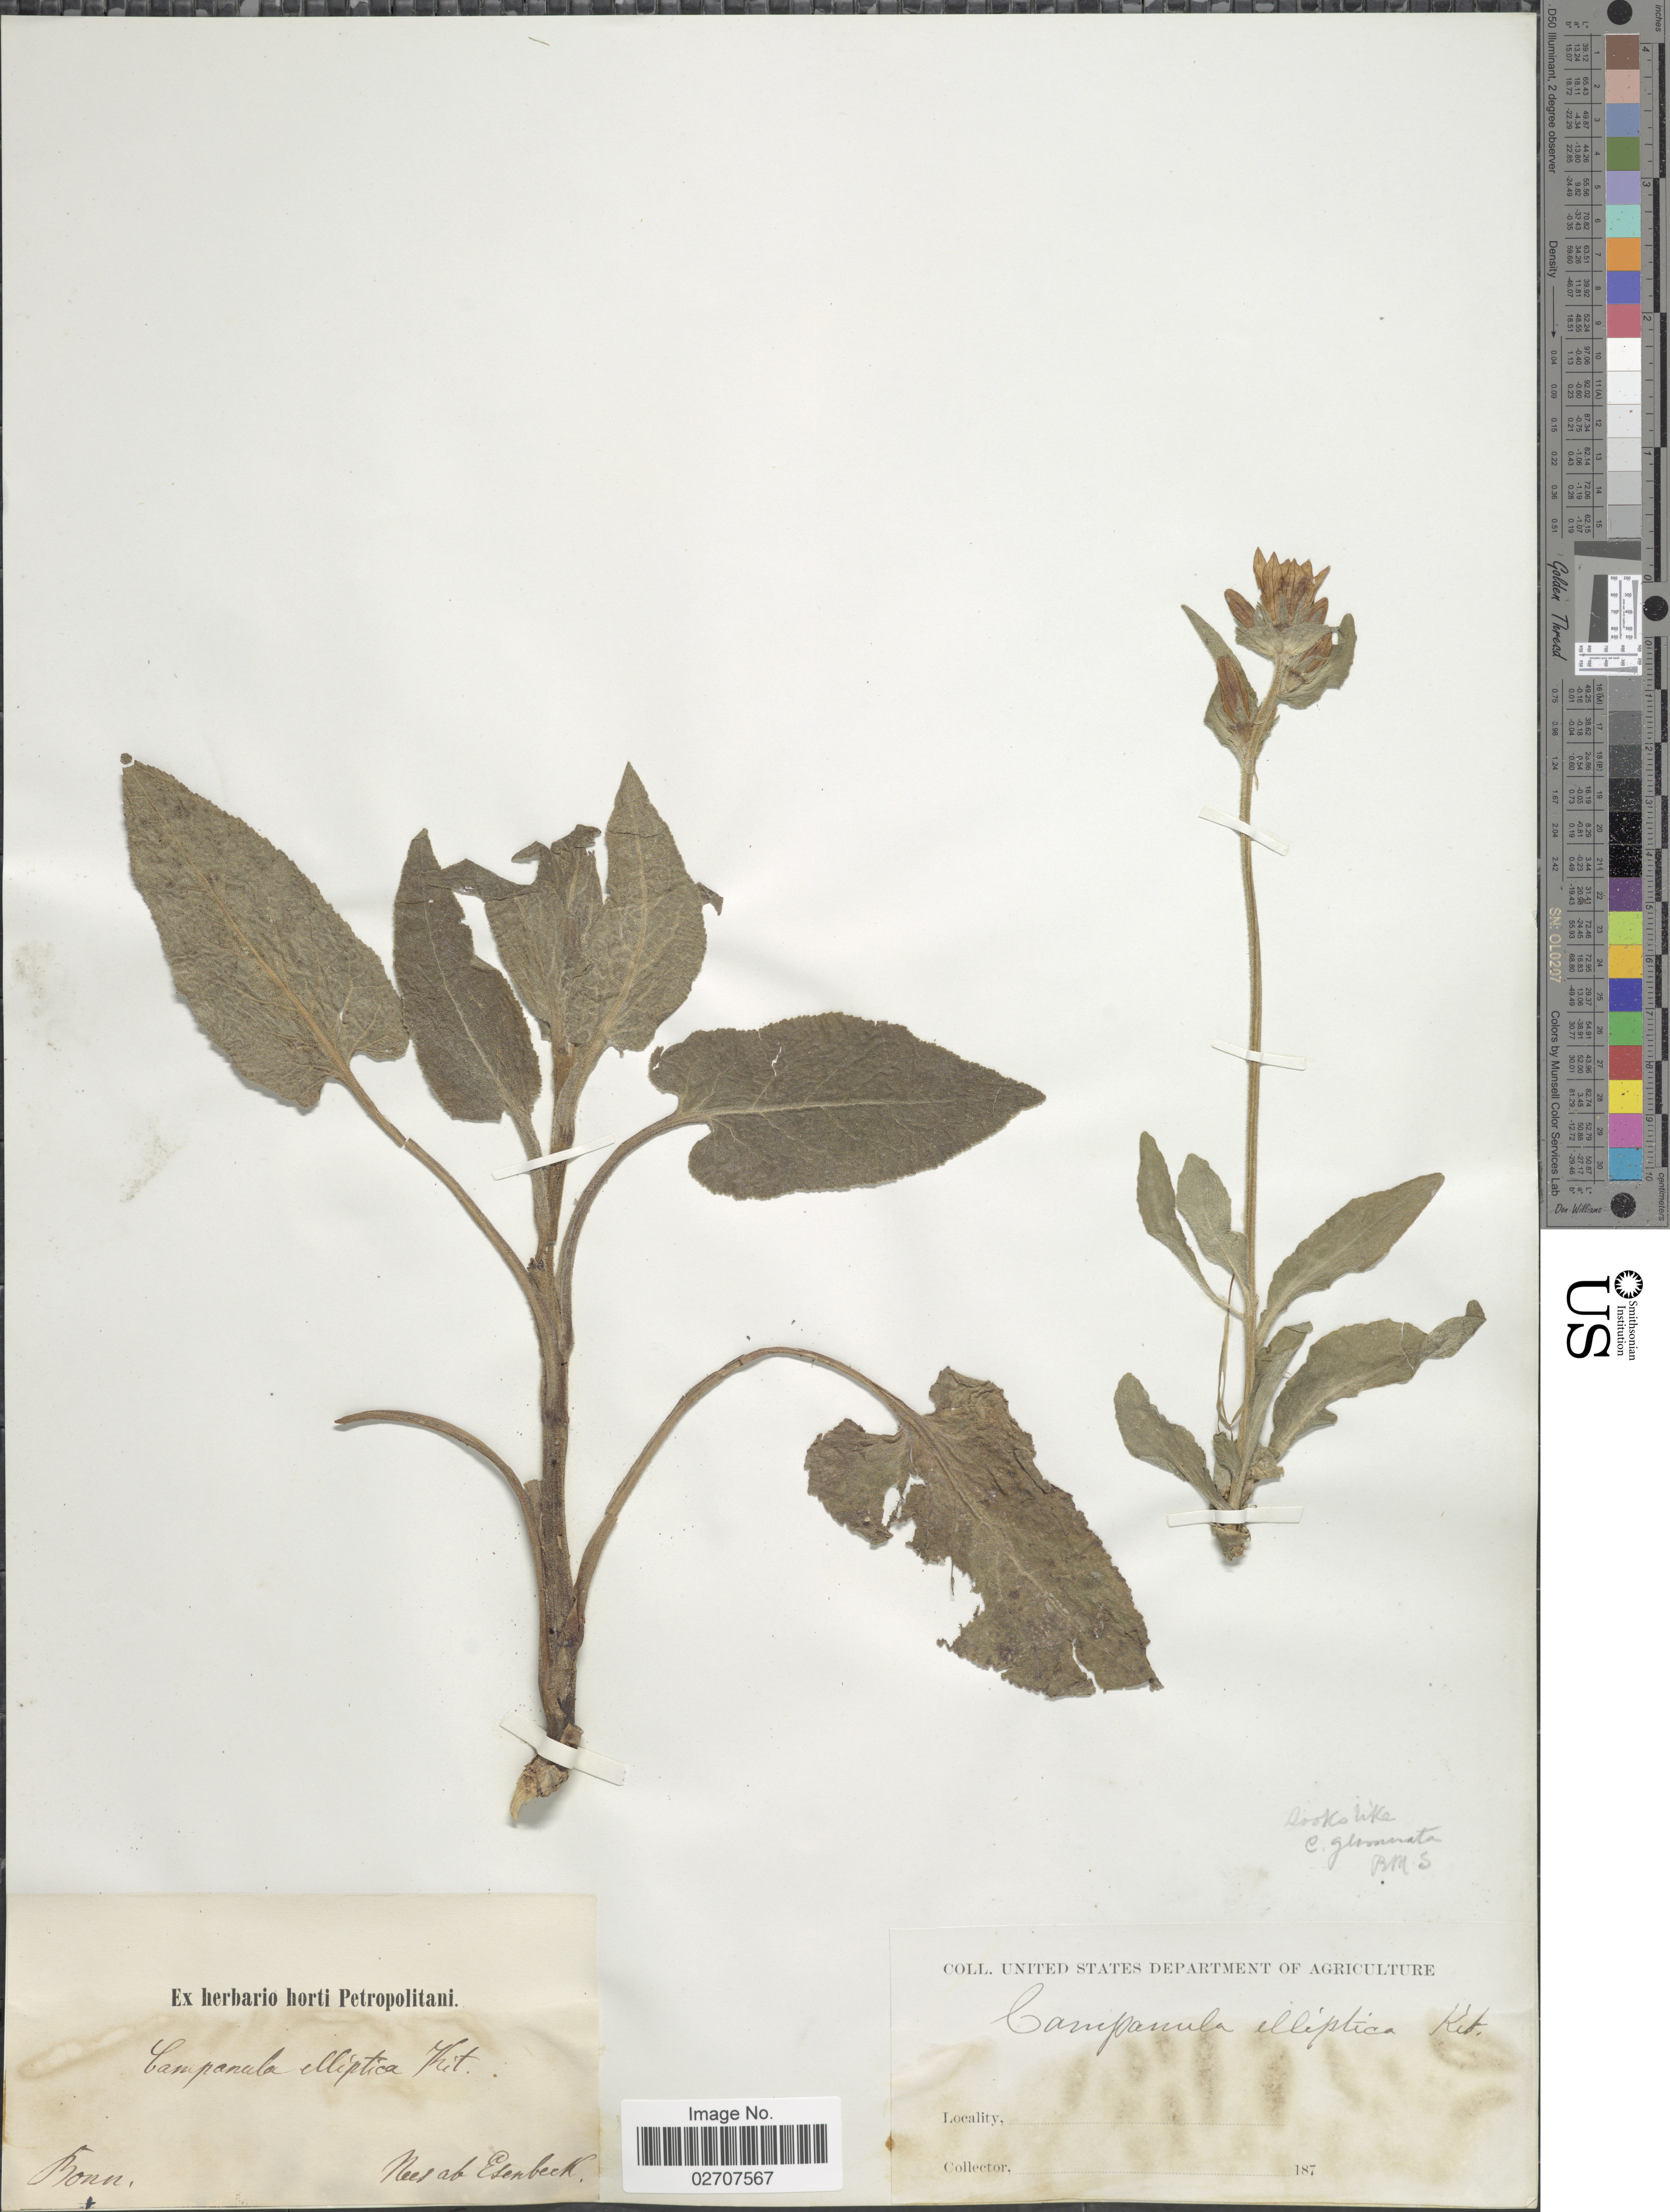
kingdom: Plantae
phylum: Tracheophyta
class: Magnoliopsida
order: Asterales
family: Campanulaceae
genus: Campanula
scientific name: Campanula elliptica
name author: Kit. ex Schult.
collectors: Nees ab Esenbeck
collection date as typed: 187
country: Germany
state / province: Nordrhein-Westfalen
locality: Bonn.